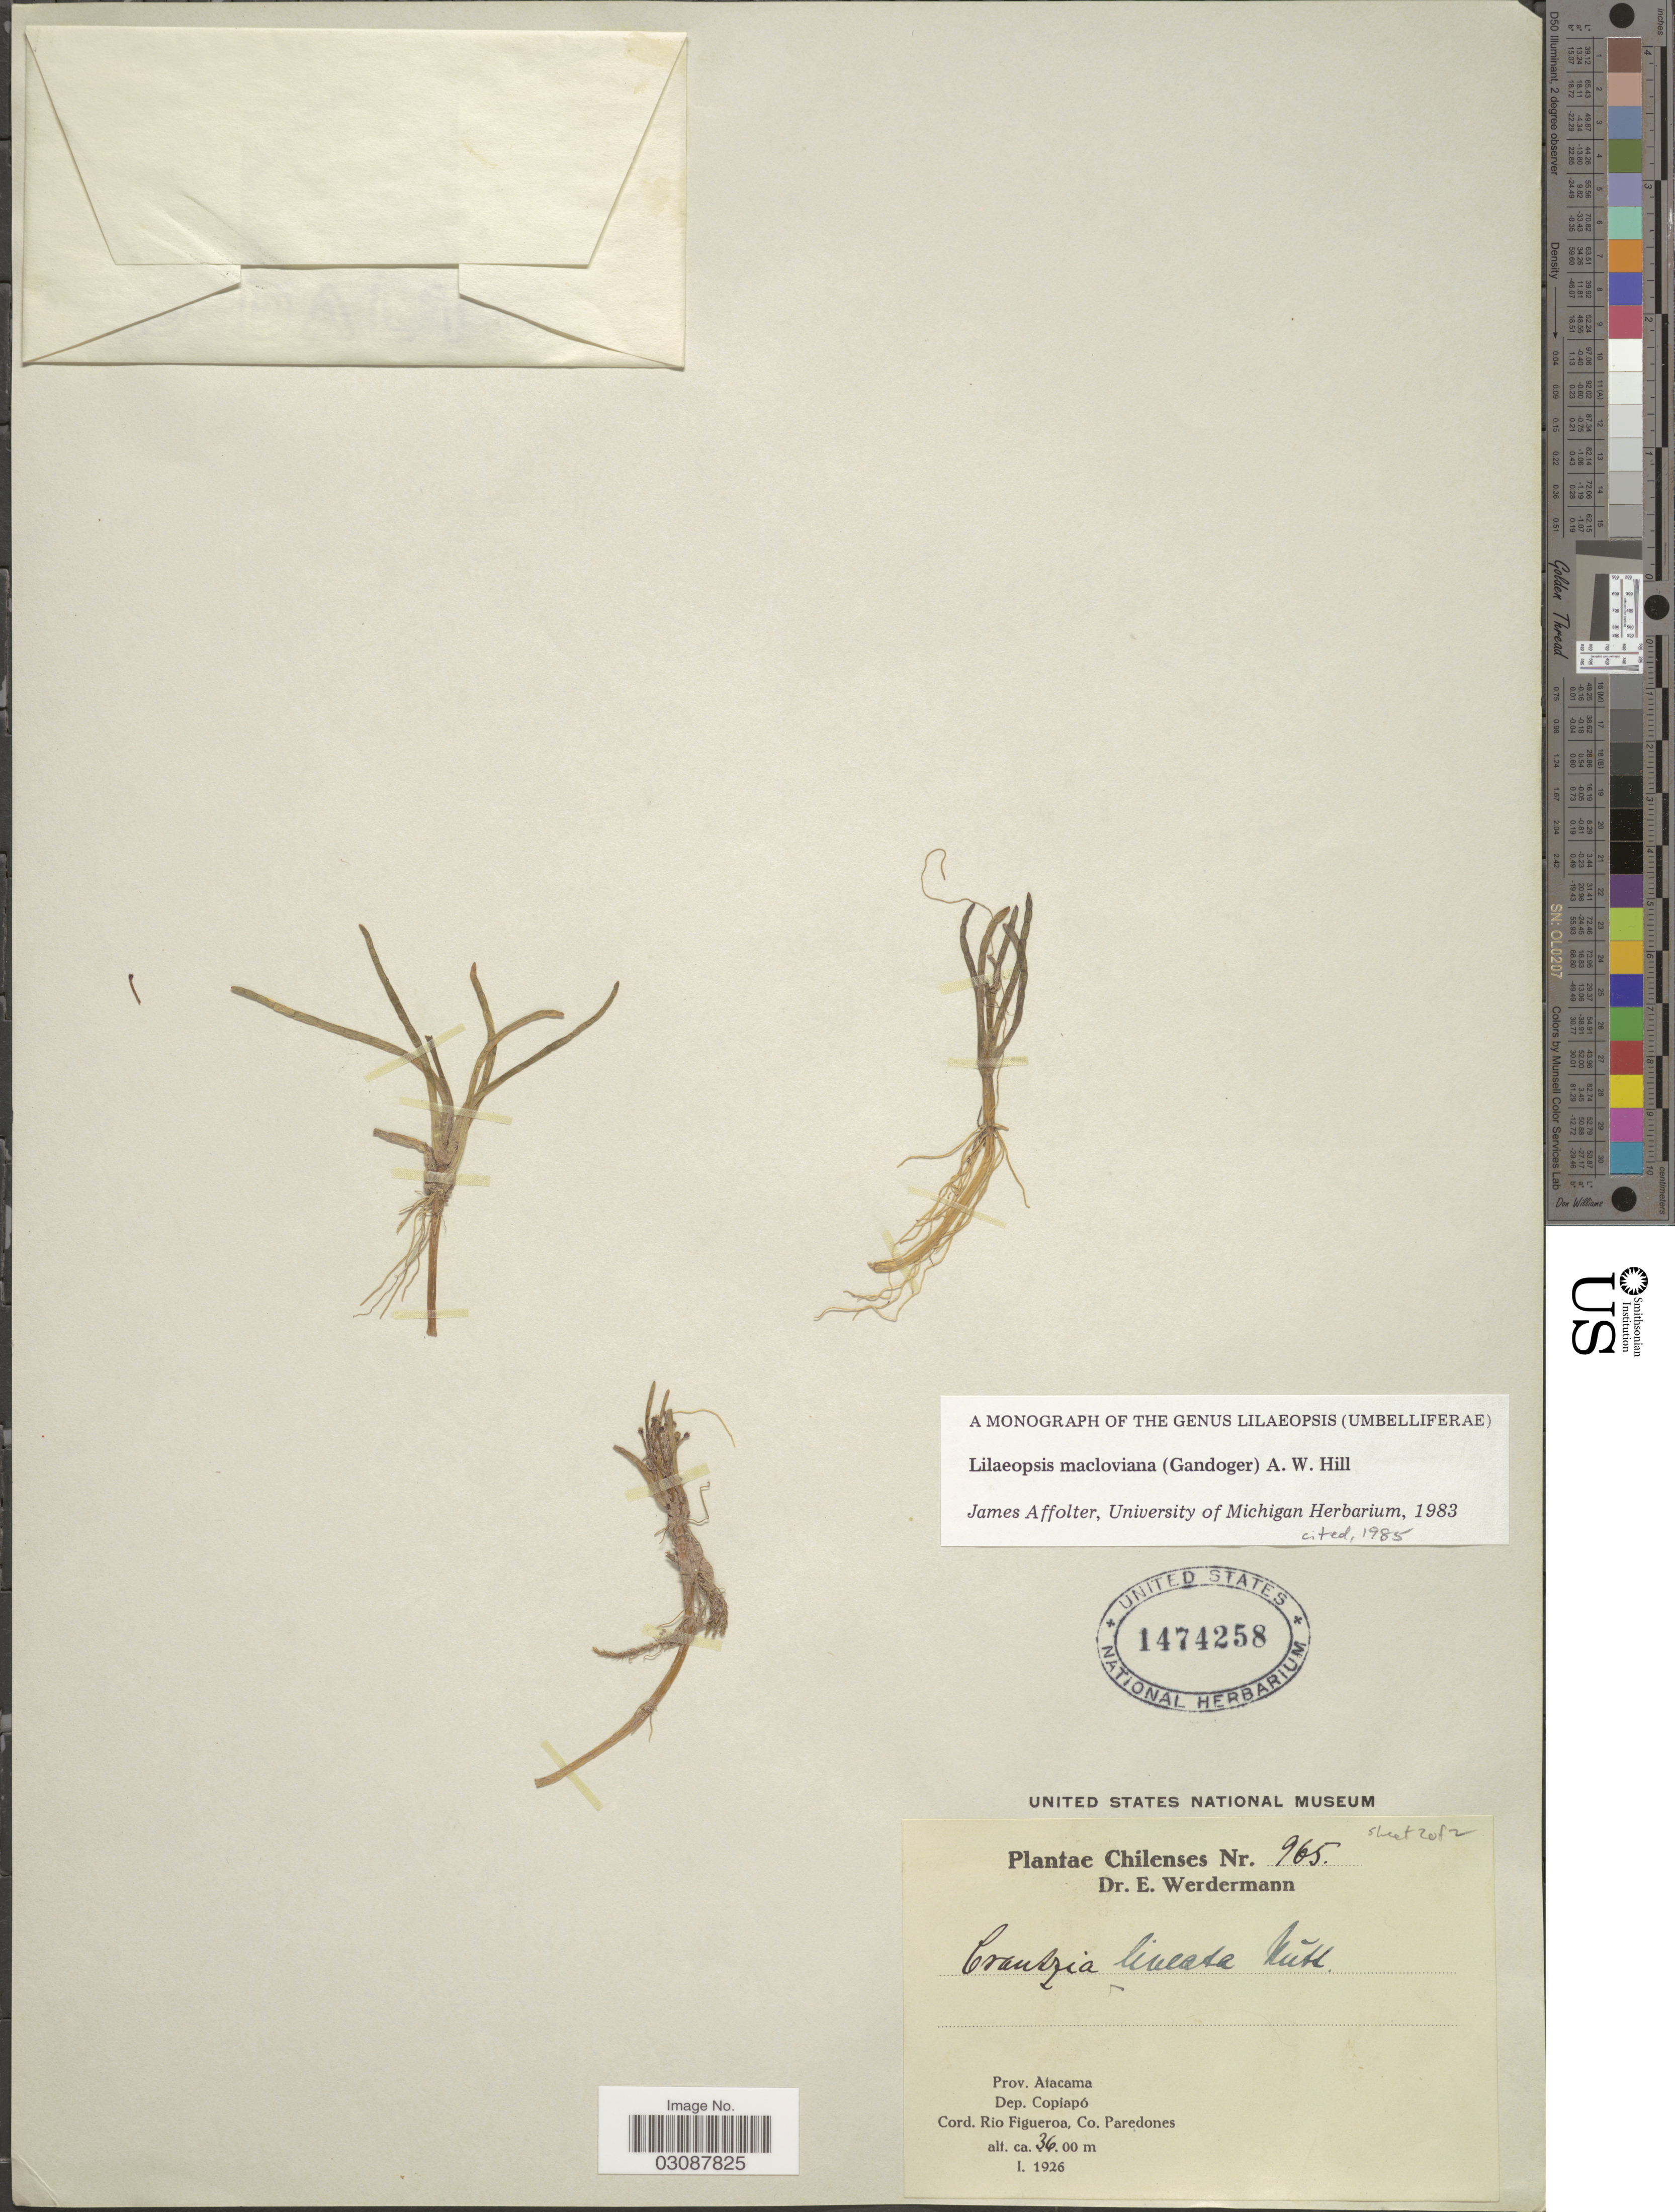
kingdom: Plantae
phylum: Tracheophyta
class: Magnoliopsida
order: Apiales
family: Apiaceae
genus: Lilaeopsis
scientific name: Lilaeopsis macloviana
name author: (Gand.) A.W. Hill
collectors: E. Werdermann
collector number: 965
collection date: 1926-01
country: Chile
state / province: Atacama (III)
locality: Prov. Atacama, Dep. Copiapó, Cord. Rio Figueroa, Co. Paredones.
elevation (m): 3600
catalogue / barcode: US 1474258